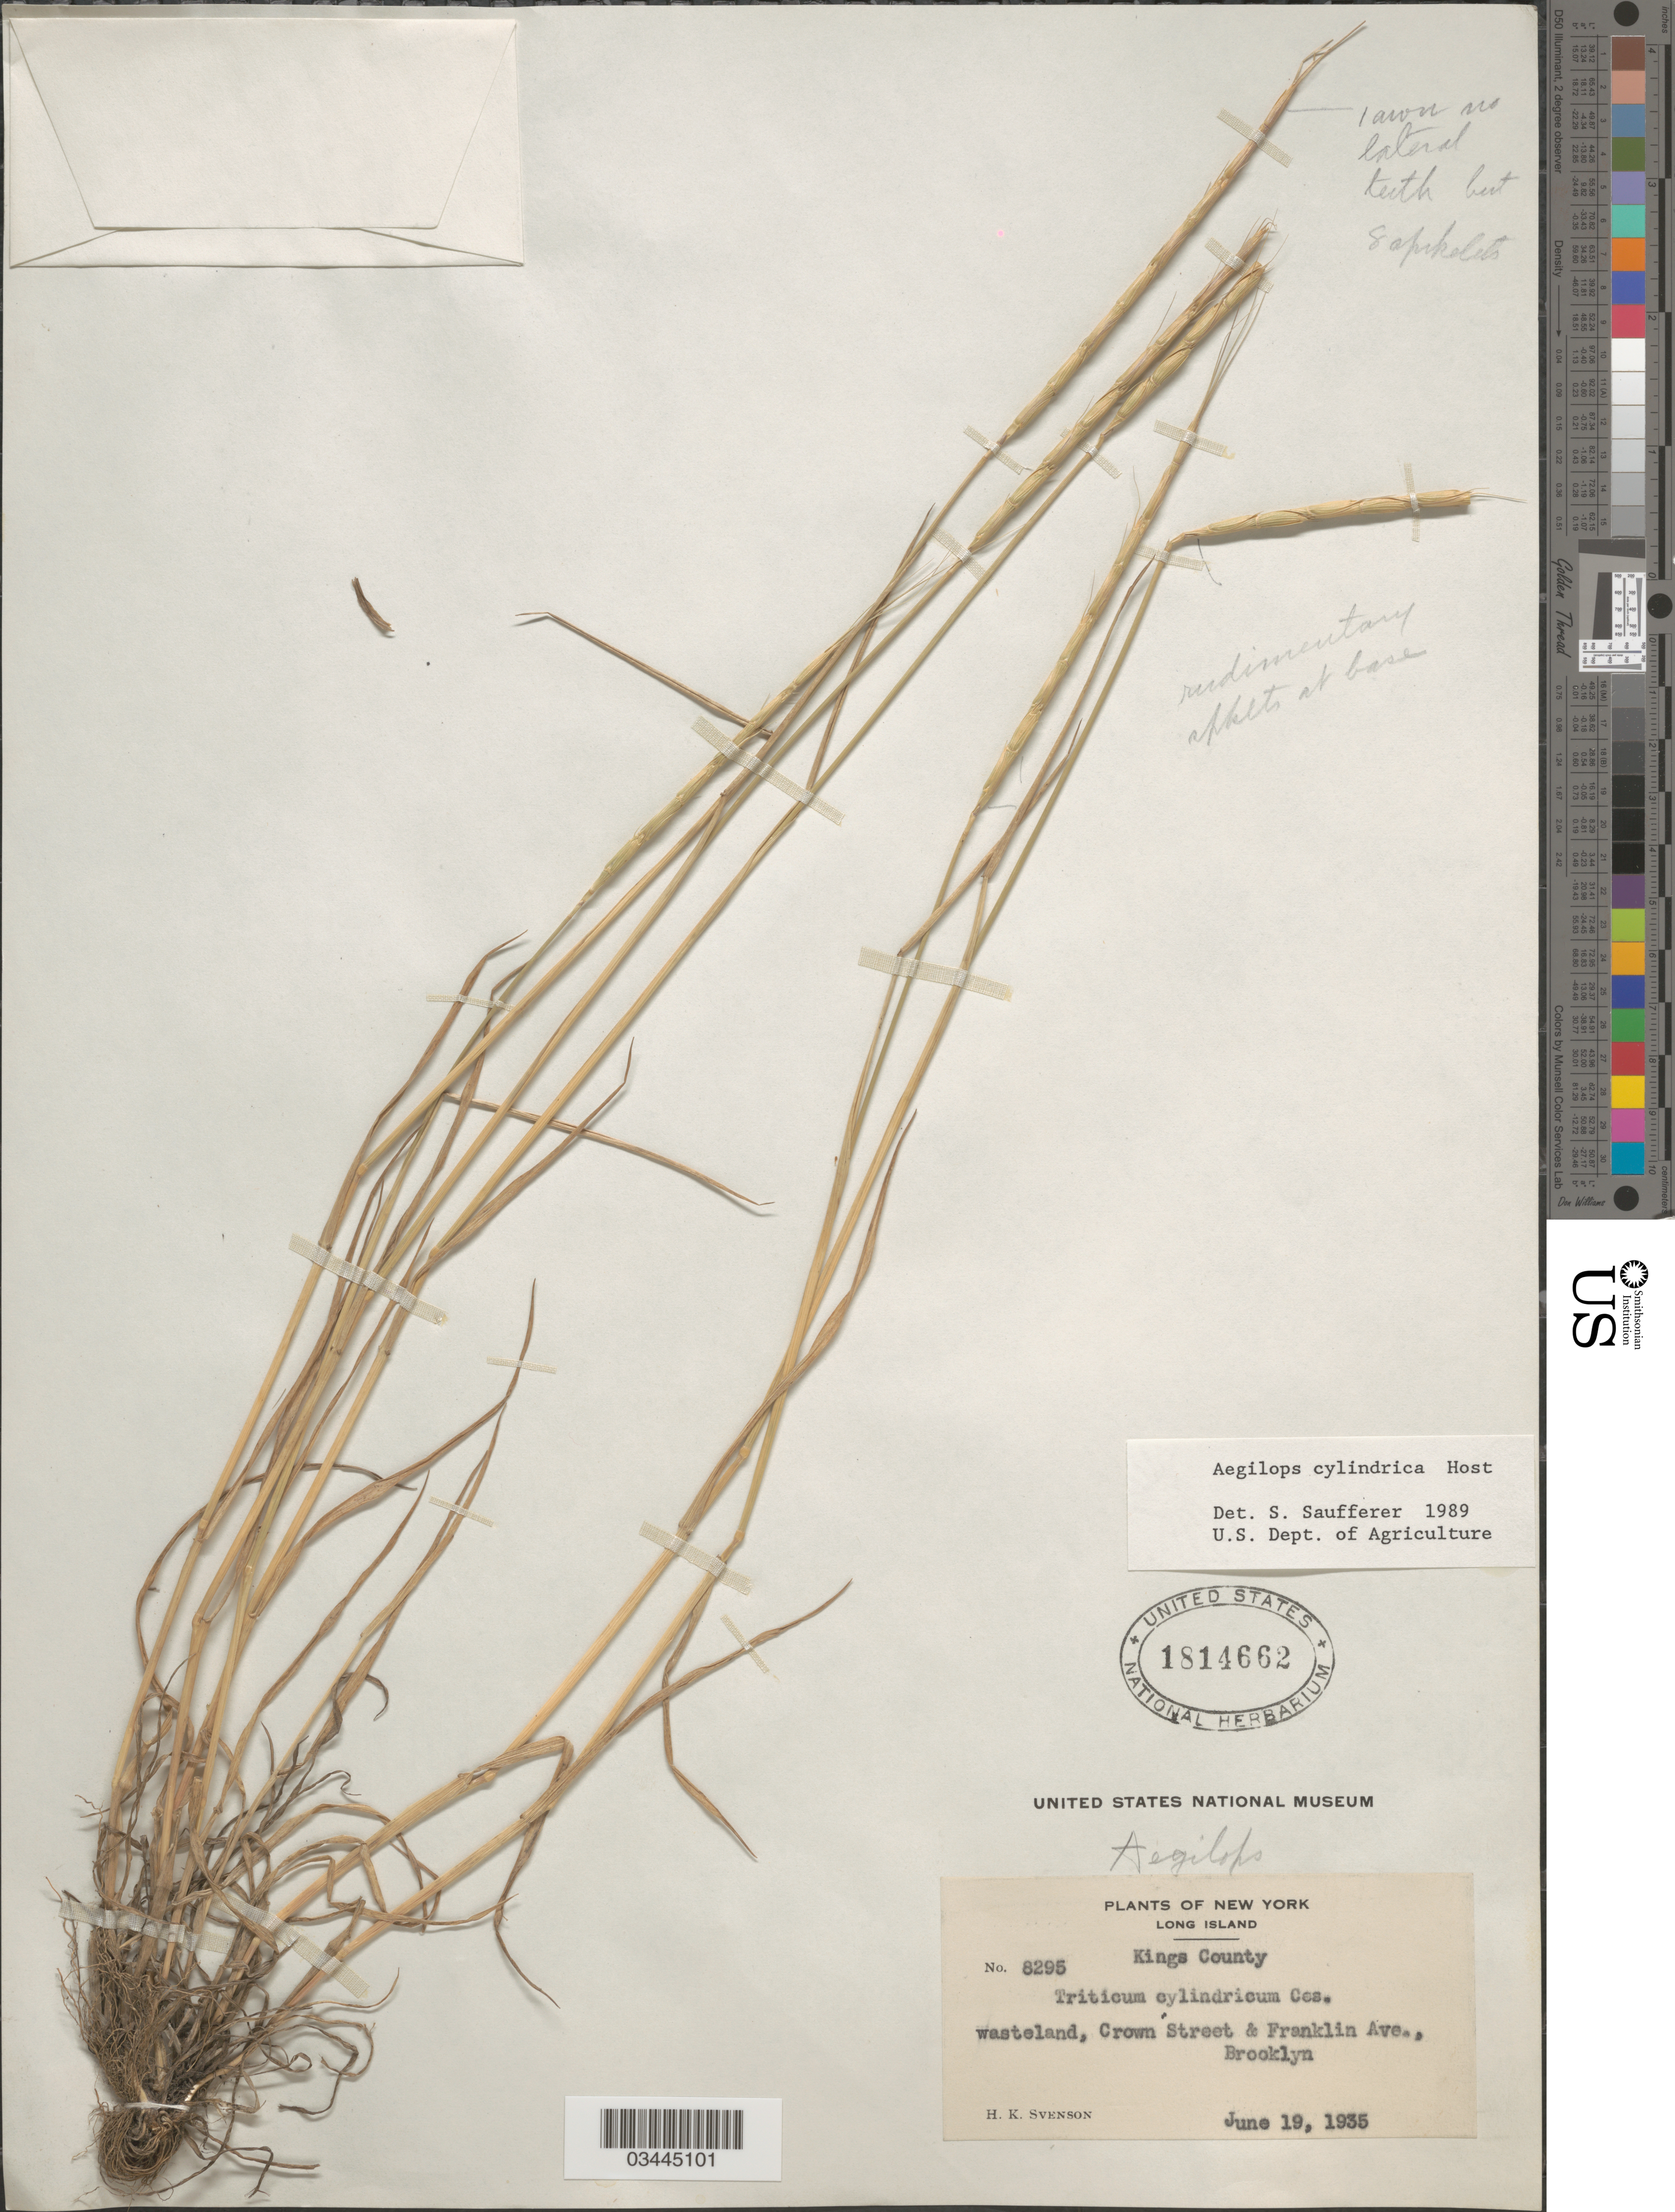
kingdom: Plantae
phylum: Tracheophyta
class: Liliopsida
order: Poales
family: Poaceae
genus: Aegilops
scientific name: Aegilops cylindrica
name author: Host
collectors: H. K. Svenson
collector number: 8295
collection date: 1935-06-19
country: United States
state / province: New York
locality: Long Island. Kings County. Wasteland, Crown Street & Franklin Ave., Brooklyn.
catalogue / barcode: US 1814662